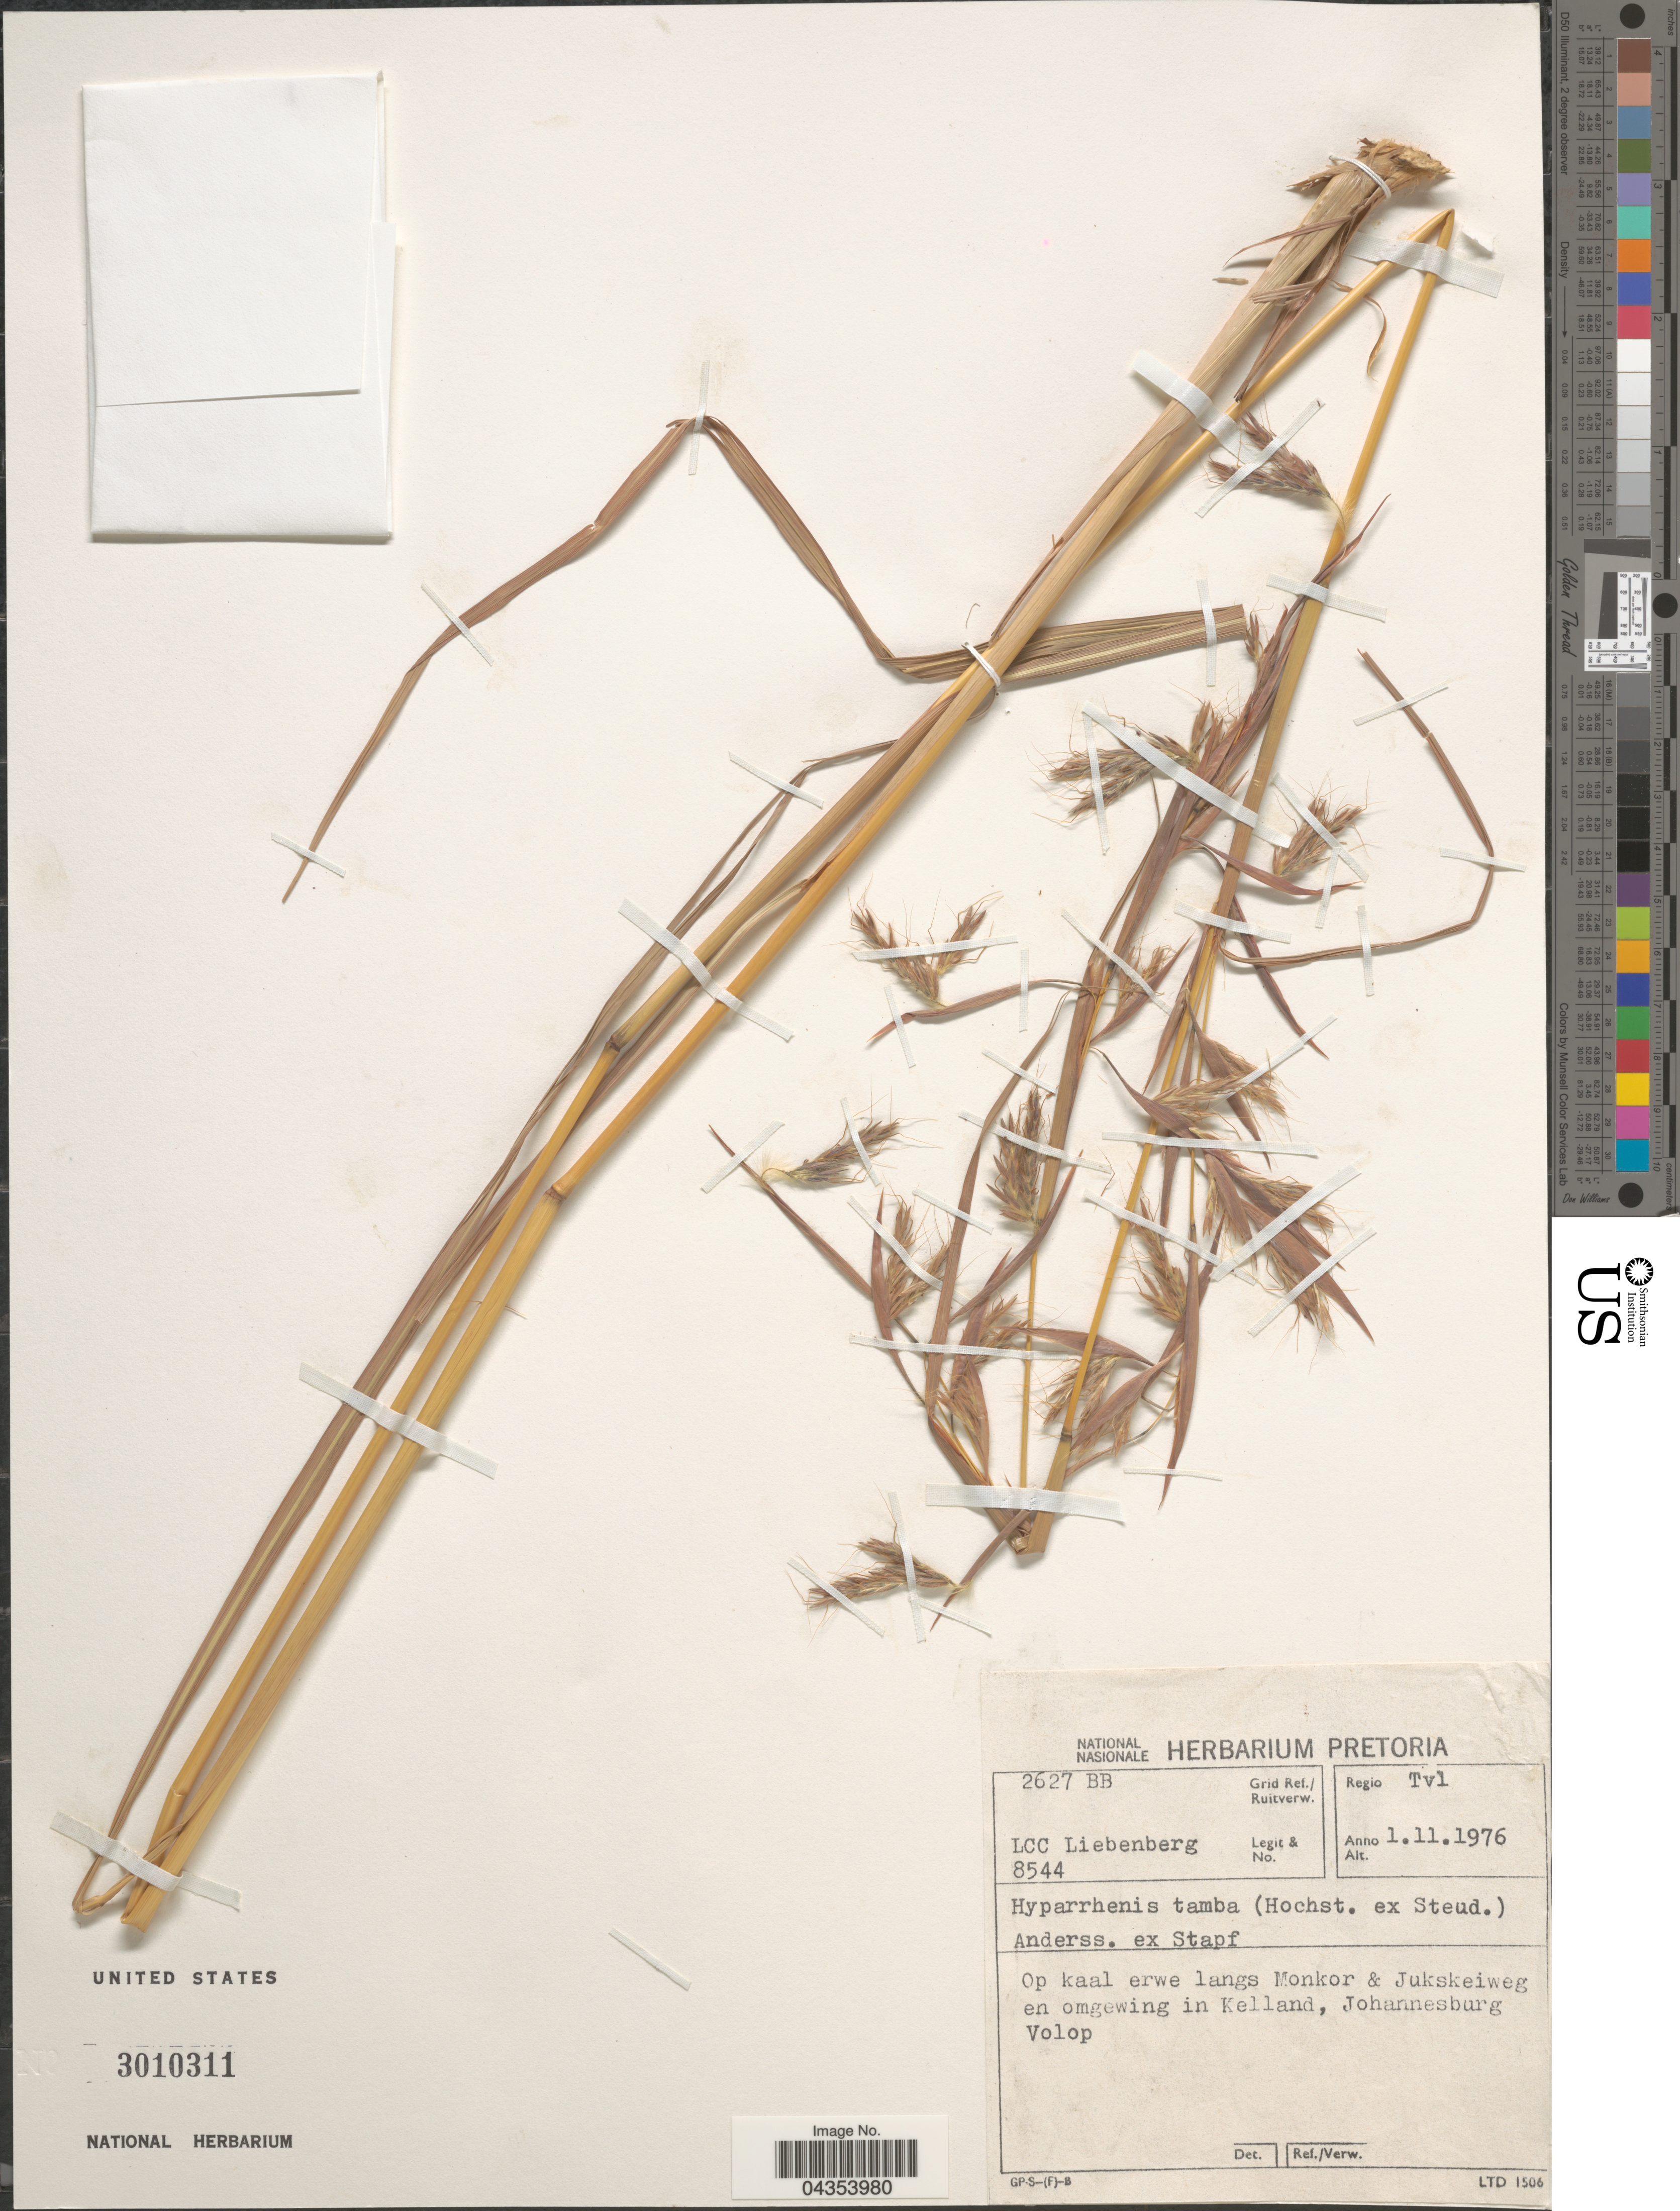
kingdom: Plantae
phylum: Tracheophyta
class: Liliopsida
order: Poales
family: Poaceae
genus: Hyparrhenia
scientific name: Hyparrhenia tamba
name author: (Hochst. ex Steud.) Andersson ex Stapf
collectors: L. Liebenberg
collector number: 8544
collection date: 1976-11-01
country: South Africa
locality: Grid Ref./Ruitverw. 2627 BB. Regio Tvl. Op kaal erwe langs Monkor & Jukskeiweg en omgewing in Kelland, Johannesburg.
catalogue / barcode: US 3010311